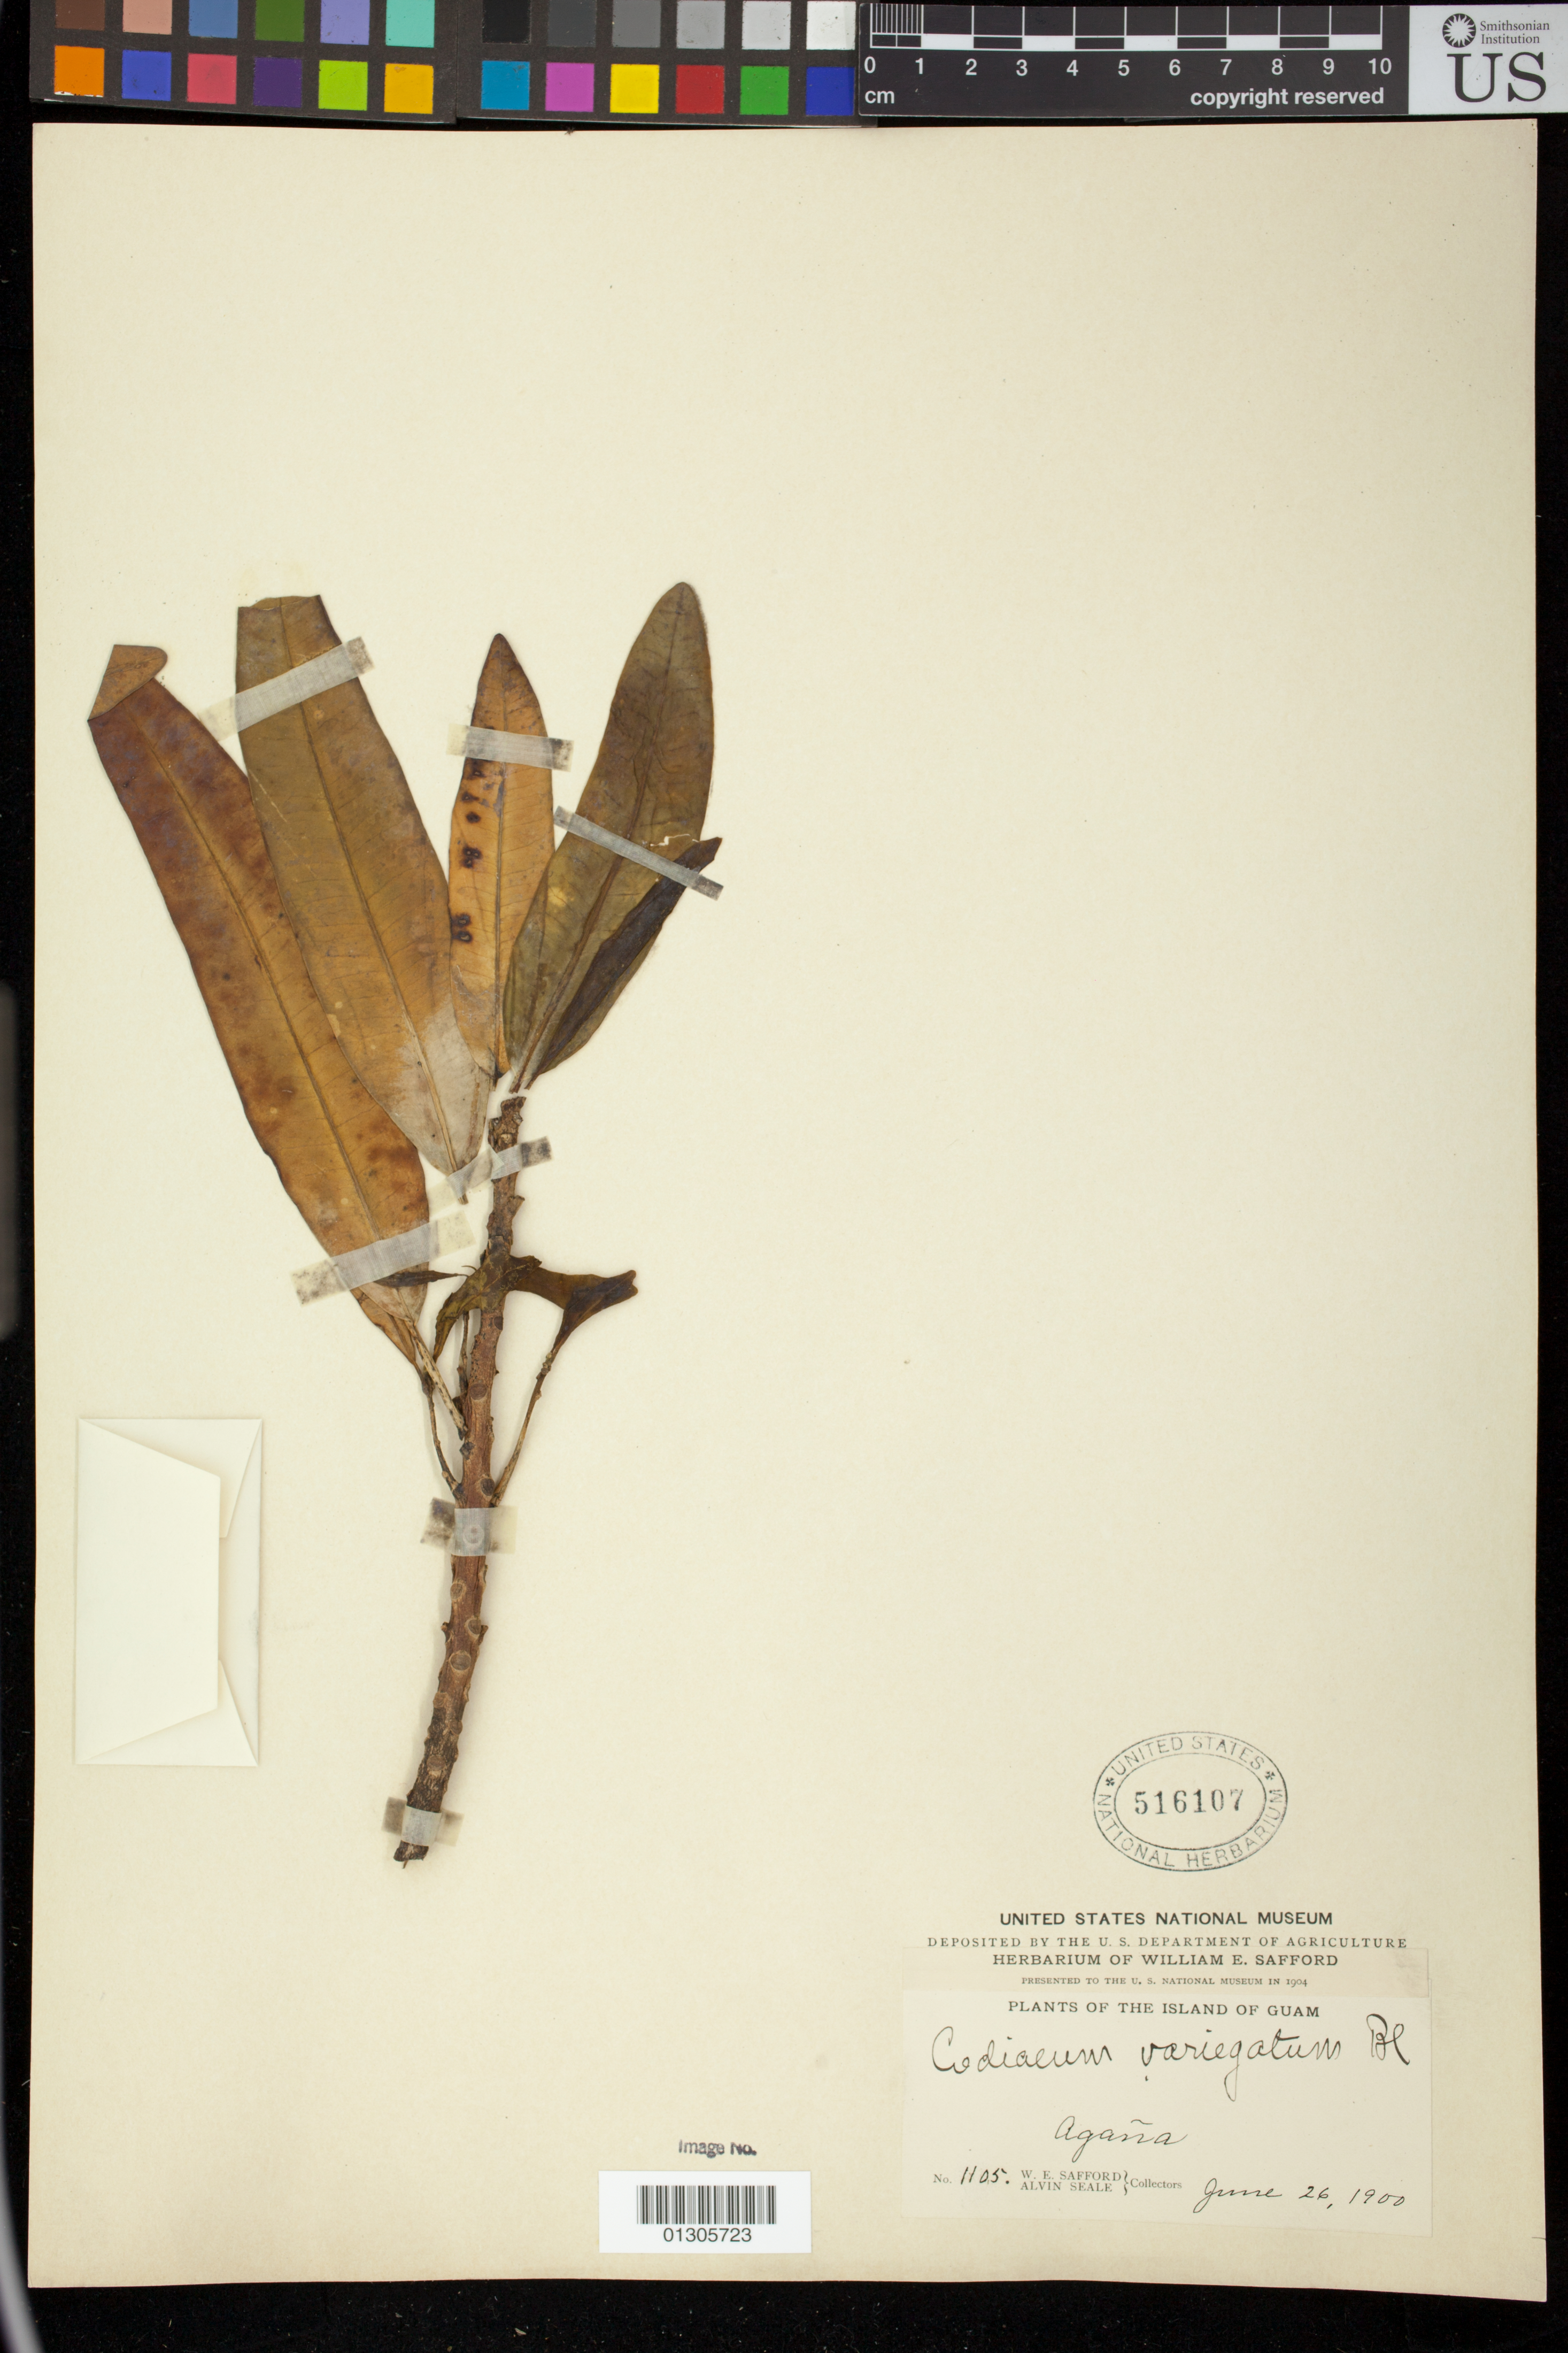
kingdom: Plantae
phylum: Tracheophyta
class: Magnoliopsida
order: Malpighiales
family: Euphorbiaceae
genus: Codiaeum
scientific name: Codiaeum variegatum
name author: (L.) Rumph. ex A. Juss.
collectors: W. E. Safford & A. Seale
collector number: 1105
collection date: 1900-06-26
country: Guam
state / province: Agana Heights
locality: Agana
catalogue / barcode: US 516107